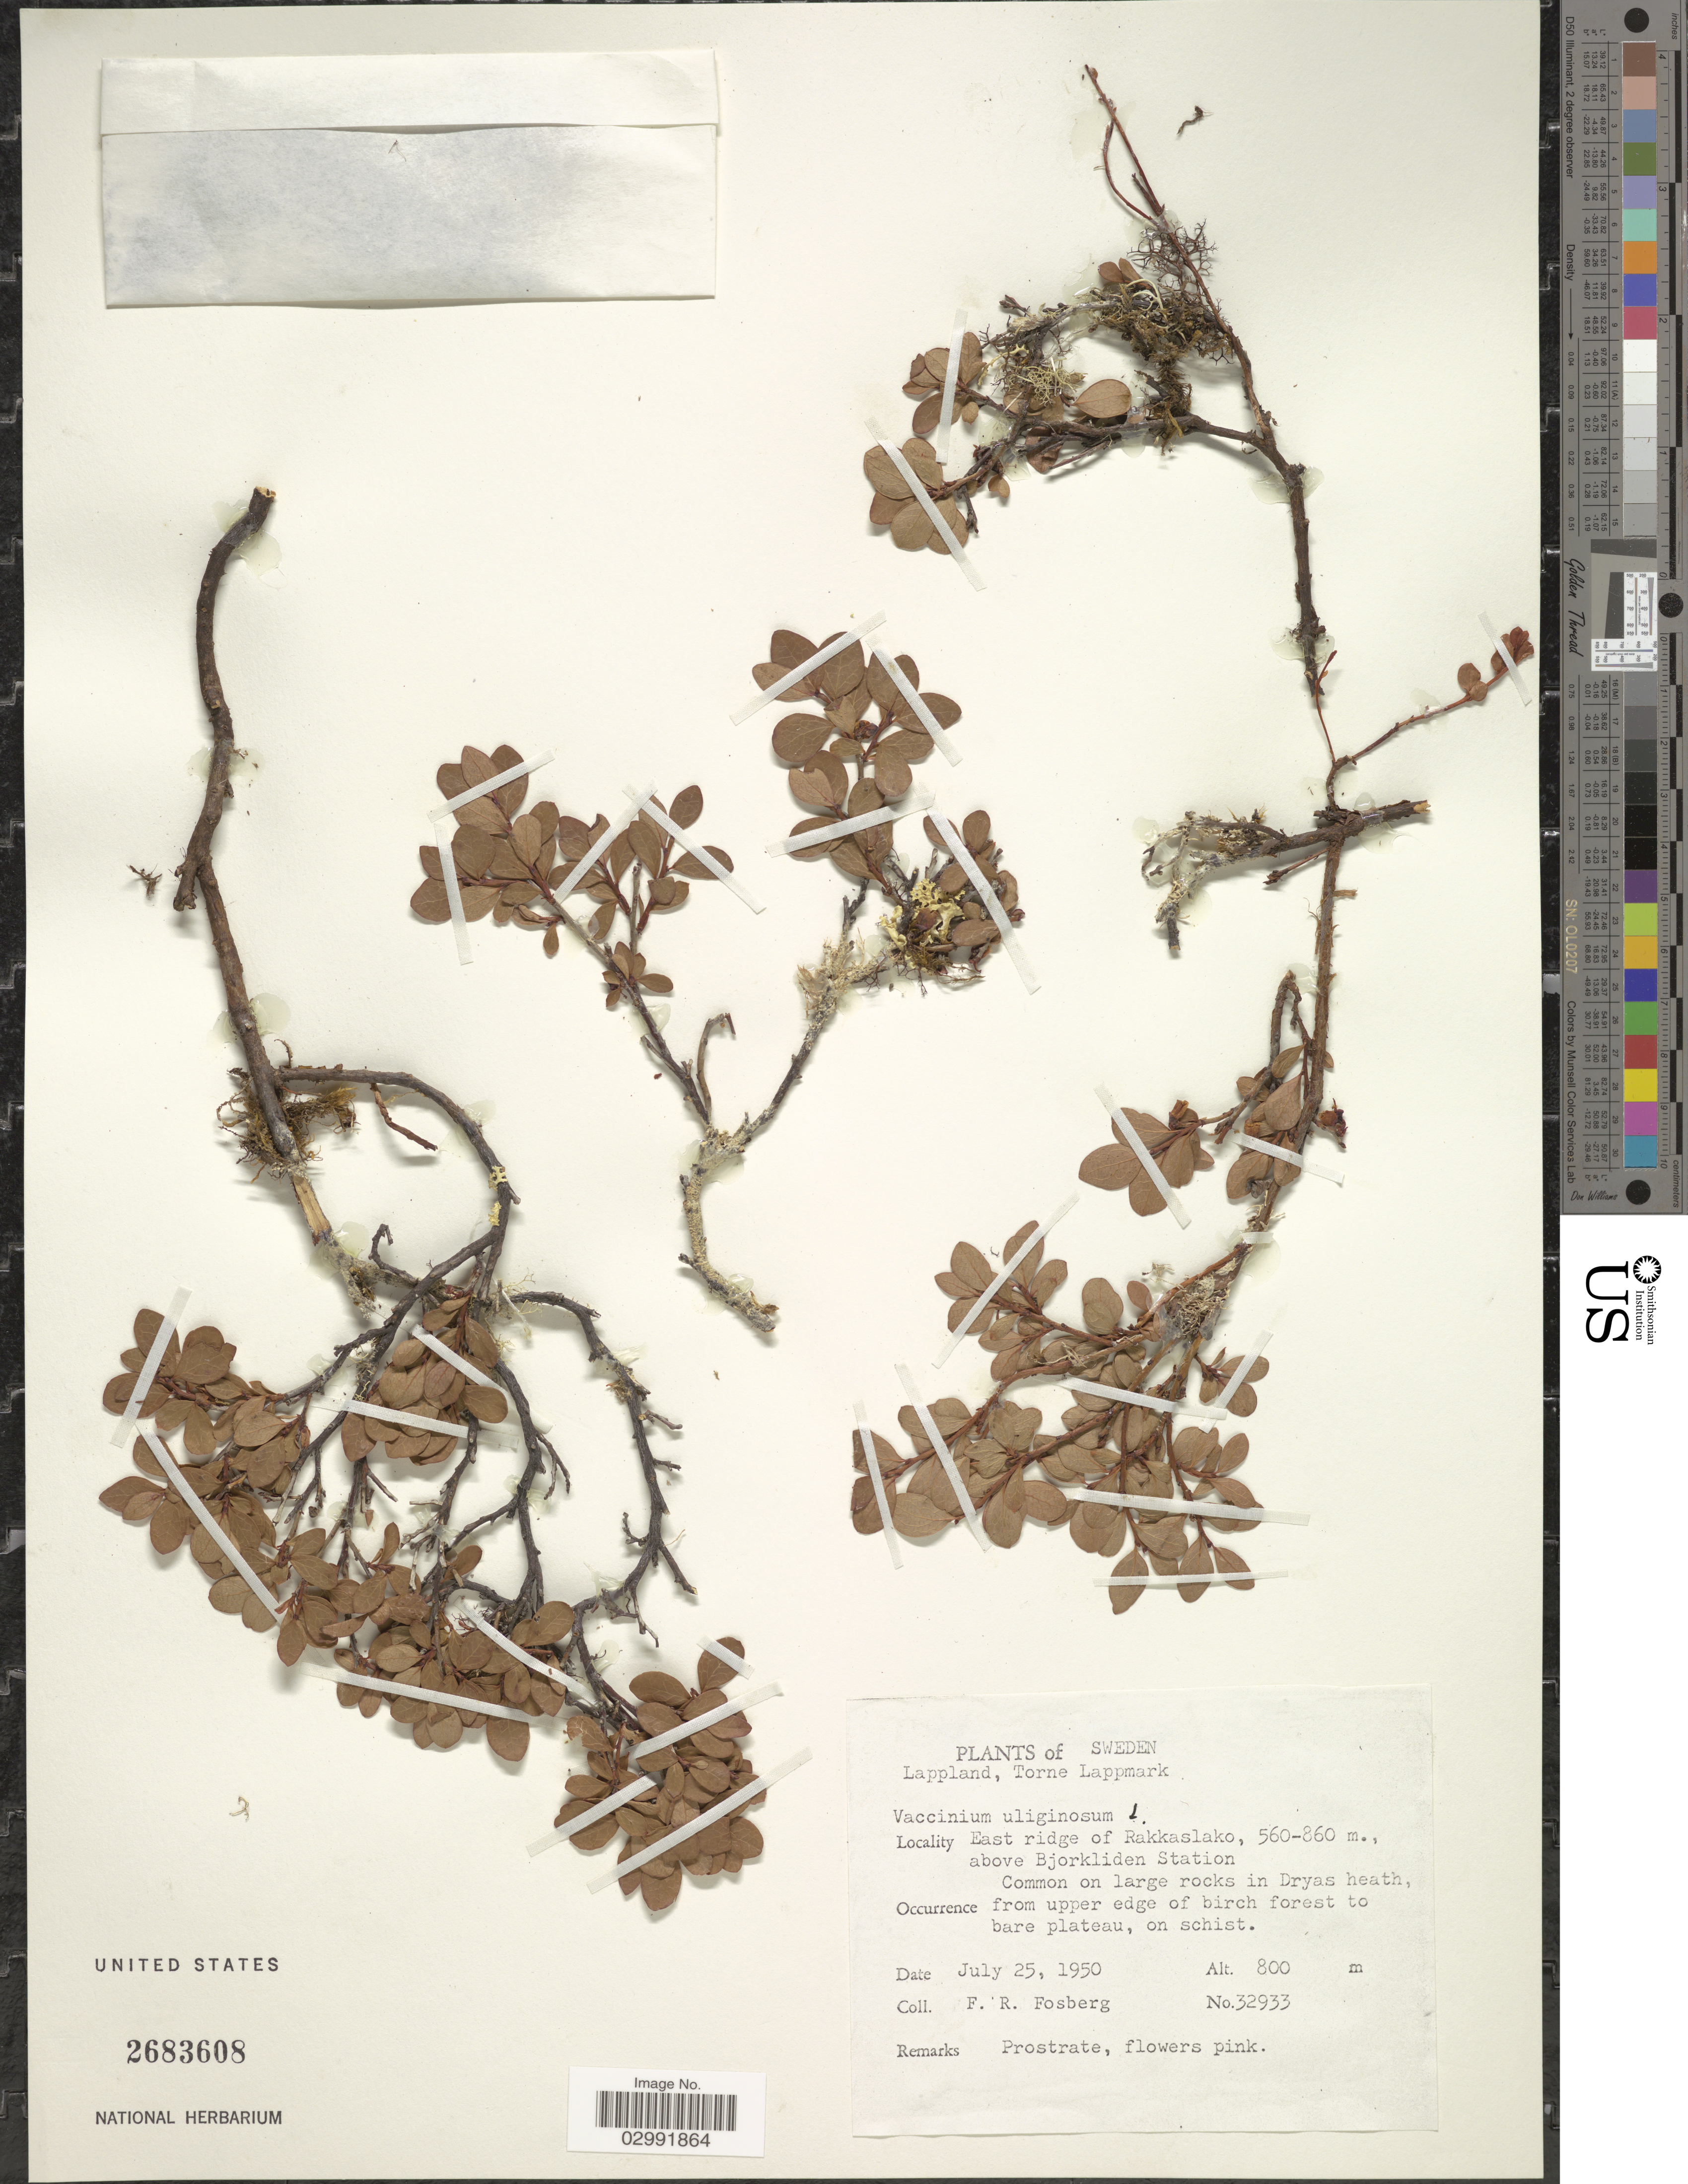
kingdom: Plantae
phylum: Tracheophyta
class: Magnoliopsida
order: Ericales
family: Ericaceae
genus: Vaccinium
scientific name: Vaccinium uliginosum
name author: L.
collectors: F. R. Fosberg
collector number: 32933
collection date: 1950-07-25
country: Sweden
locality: Lappland, Torne Lappmark. East ridge of Rakkaslako, above Bjorkliden Station.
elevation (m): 800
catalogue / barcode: US 2683608